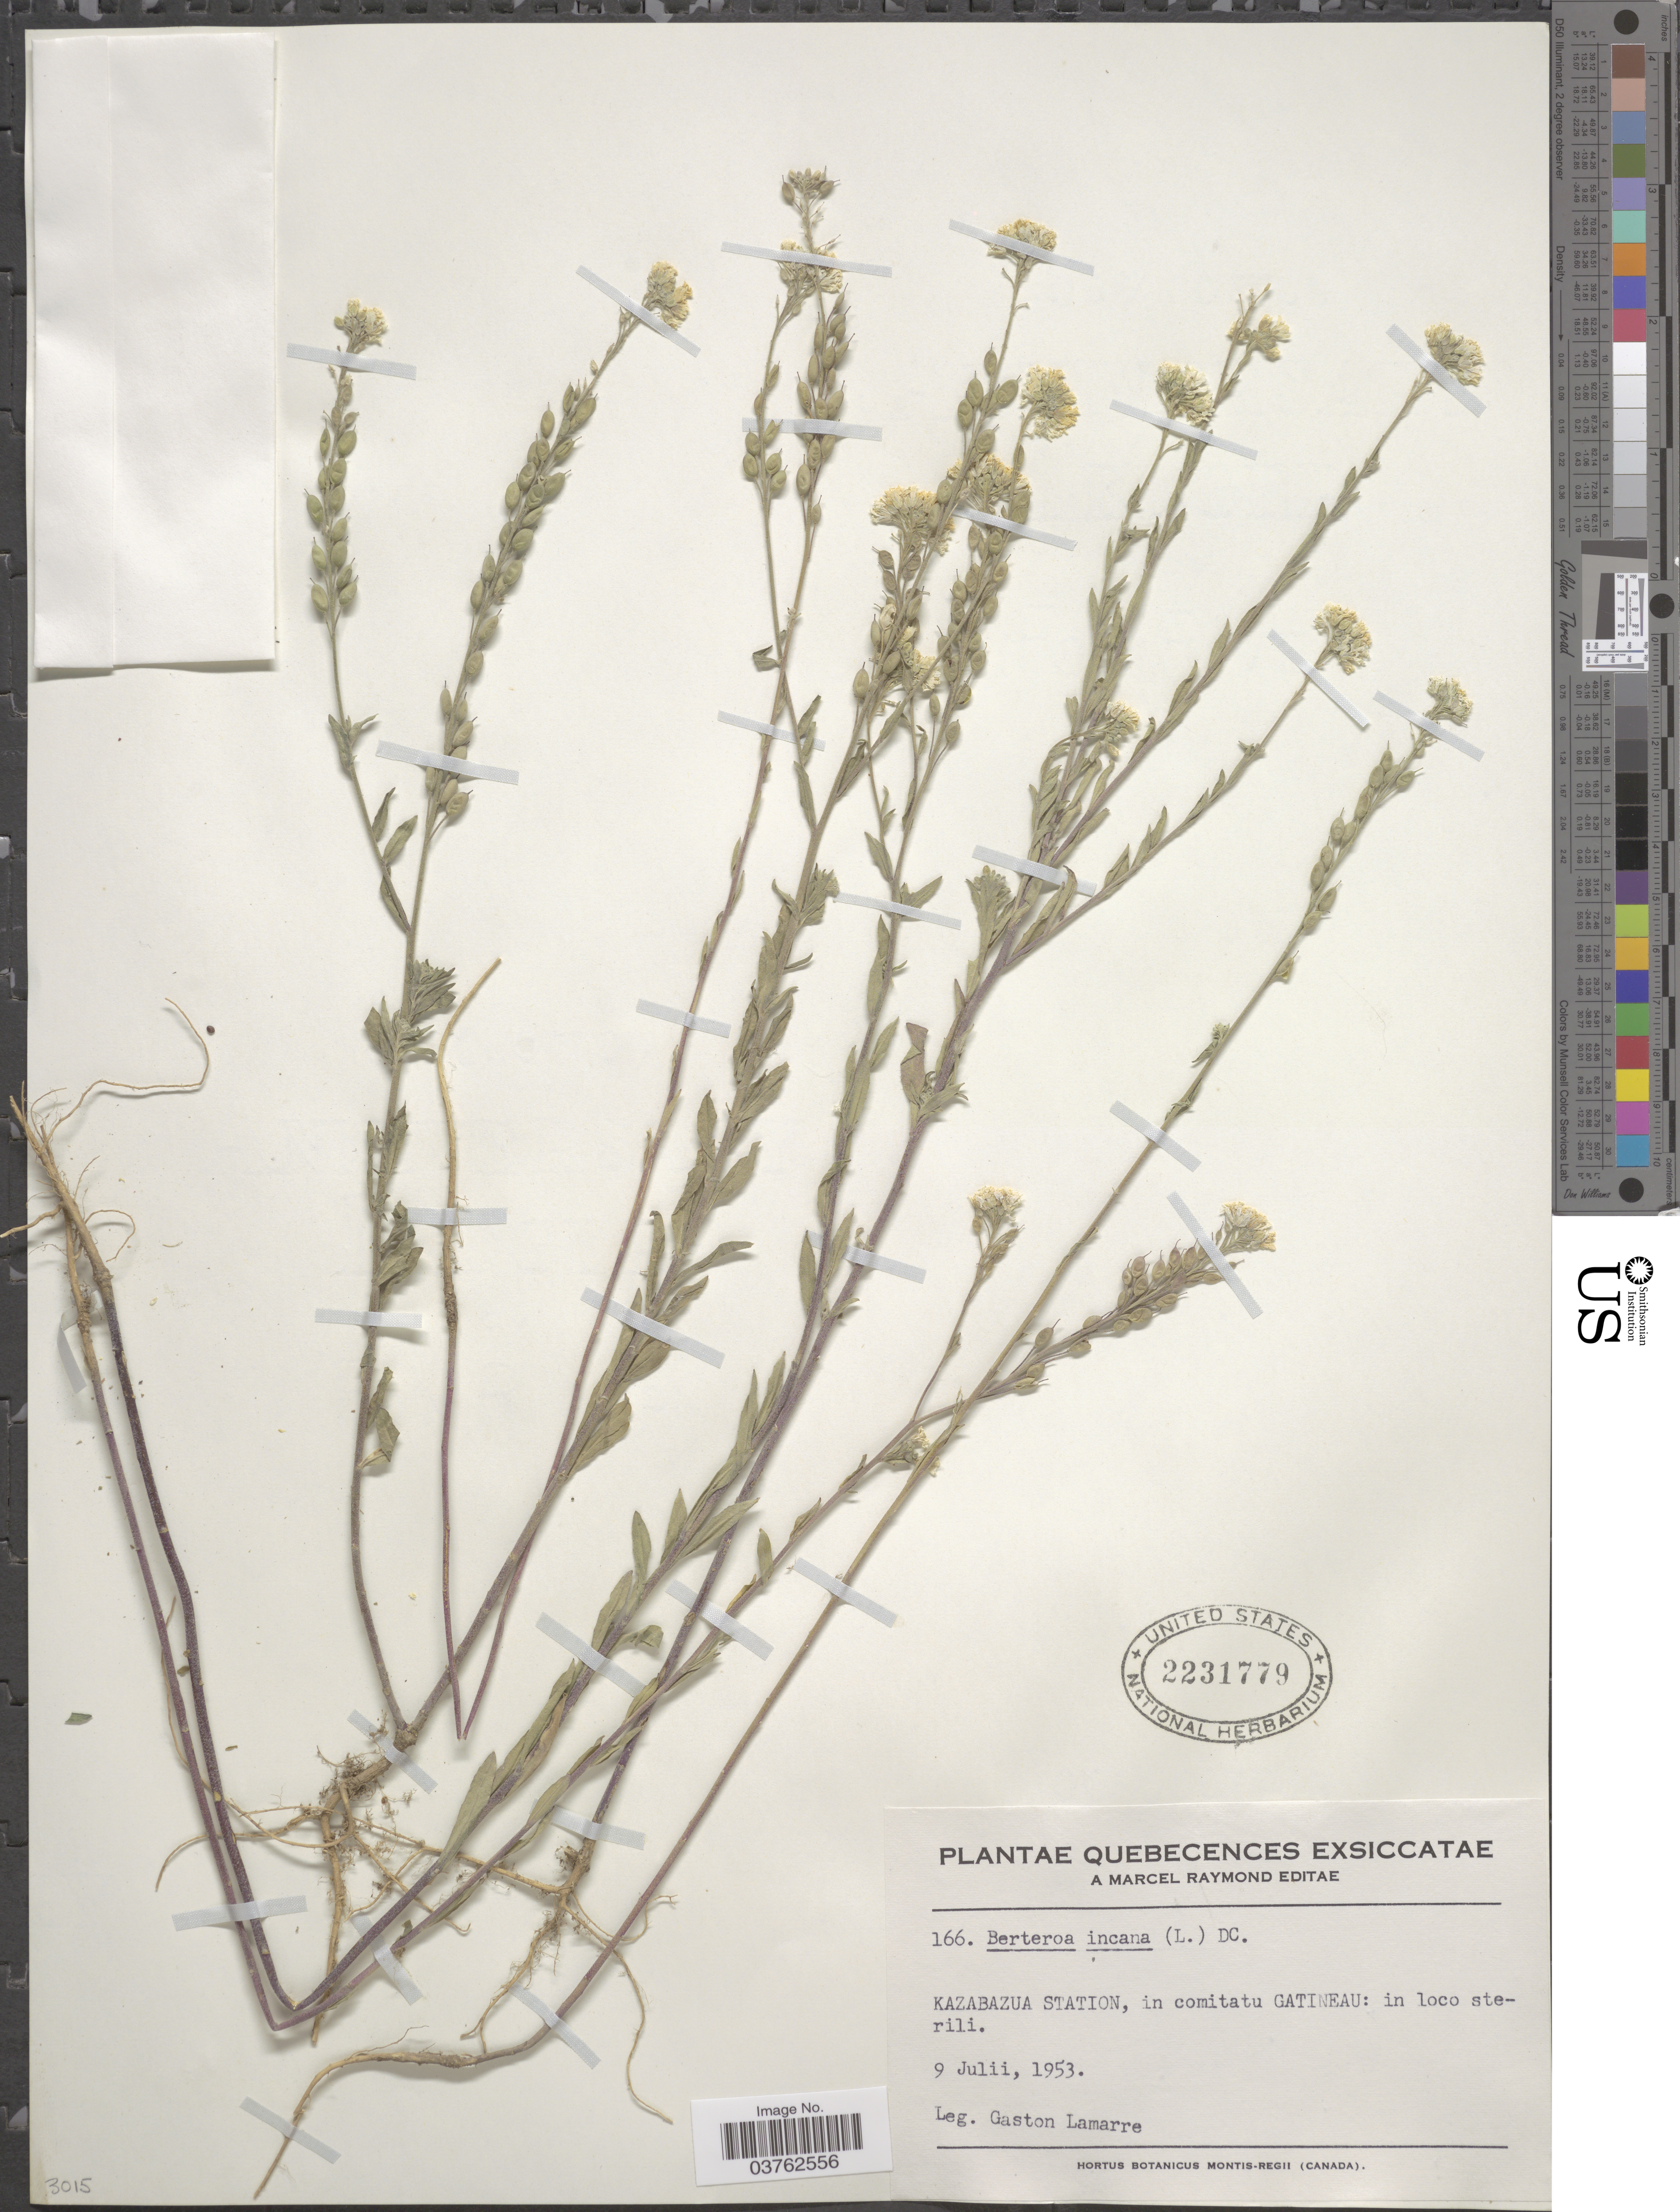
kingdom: Plantae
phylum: Tracheophyta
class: Magnoliopsida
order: Brassicales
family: Brassicaceae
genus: Berteroa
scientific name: Berteroa incana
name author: (L.) DC.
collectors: G. Lamarre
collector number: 166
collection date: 1953-07-09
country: Canada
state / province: Quebec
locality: Quebecences. Kazabazua Station, in comitatu Gatineau: in loco sterili.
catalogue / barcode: US 2231779